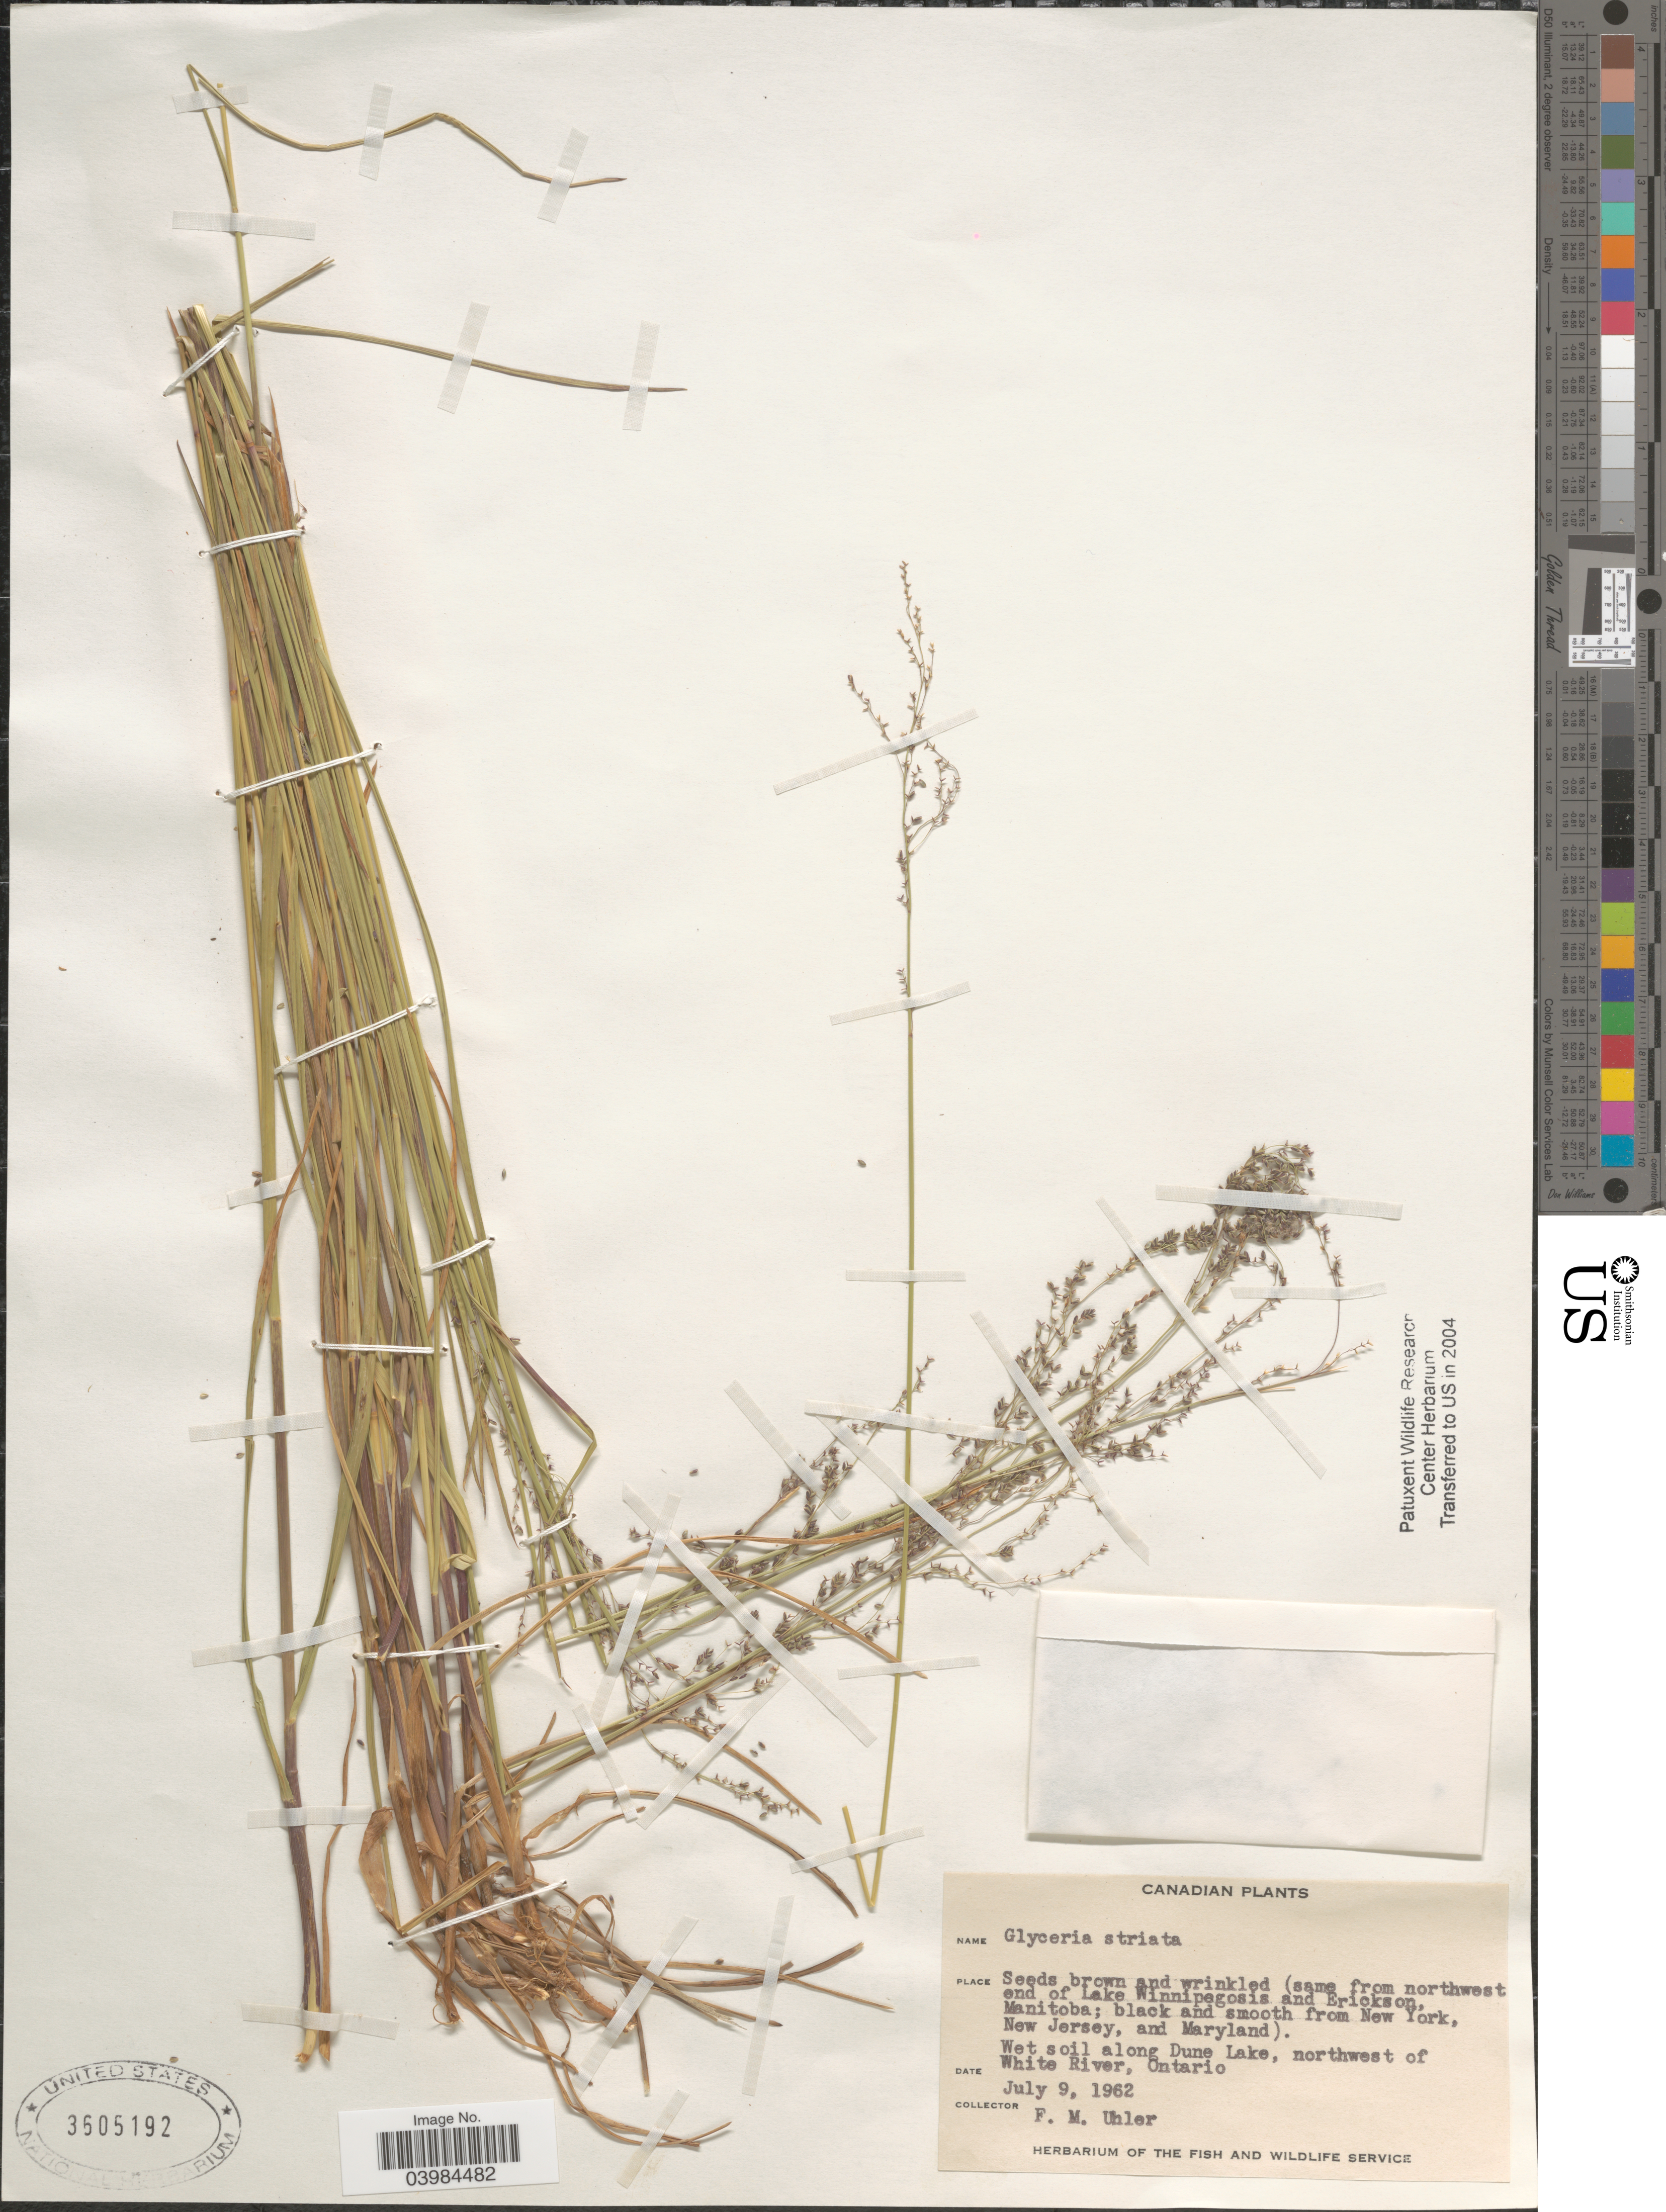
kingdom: Plantae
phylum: Tracheophyta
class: Liliopsida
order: Poales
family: Poaceae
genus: Glyceria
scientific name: Glyceria striata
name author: (Lam.) Hitchc.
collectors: F. M. Uhler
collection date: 1962-07-09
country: Canada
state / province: Ontario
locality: Wet soil along Dune Lake, northwest of White River.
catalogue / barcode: US 3605192